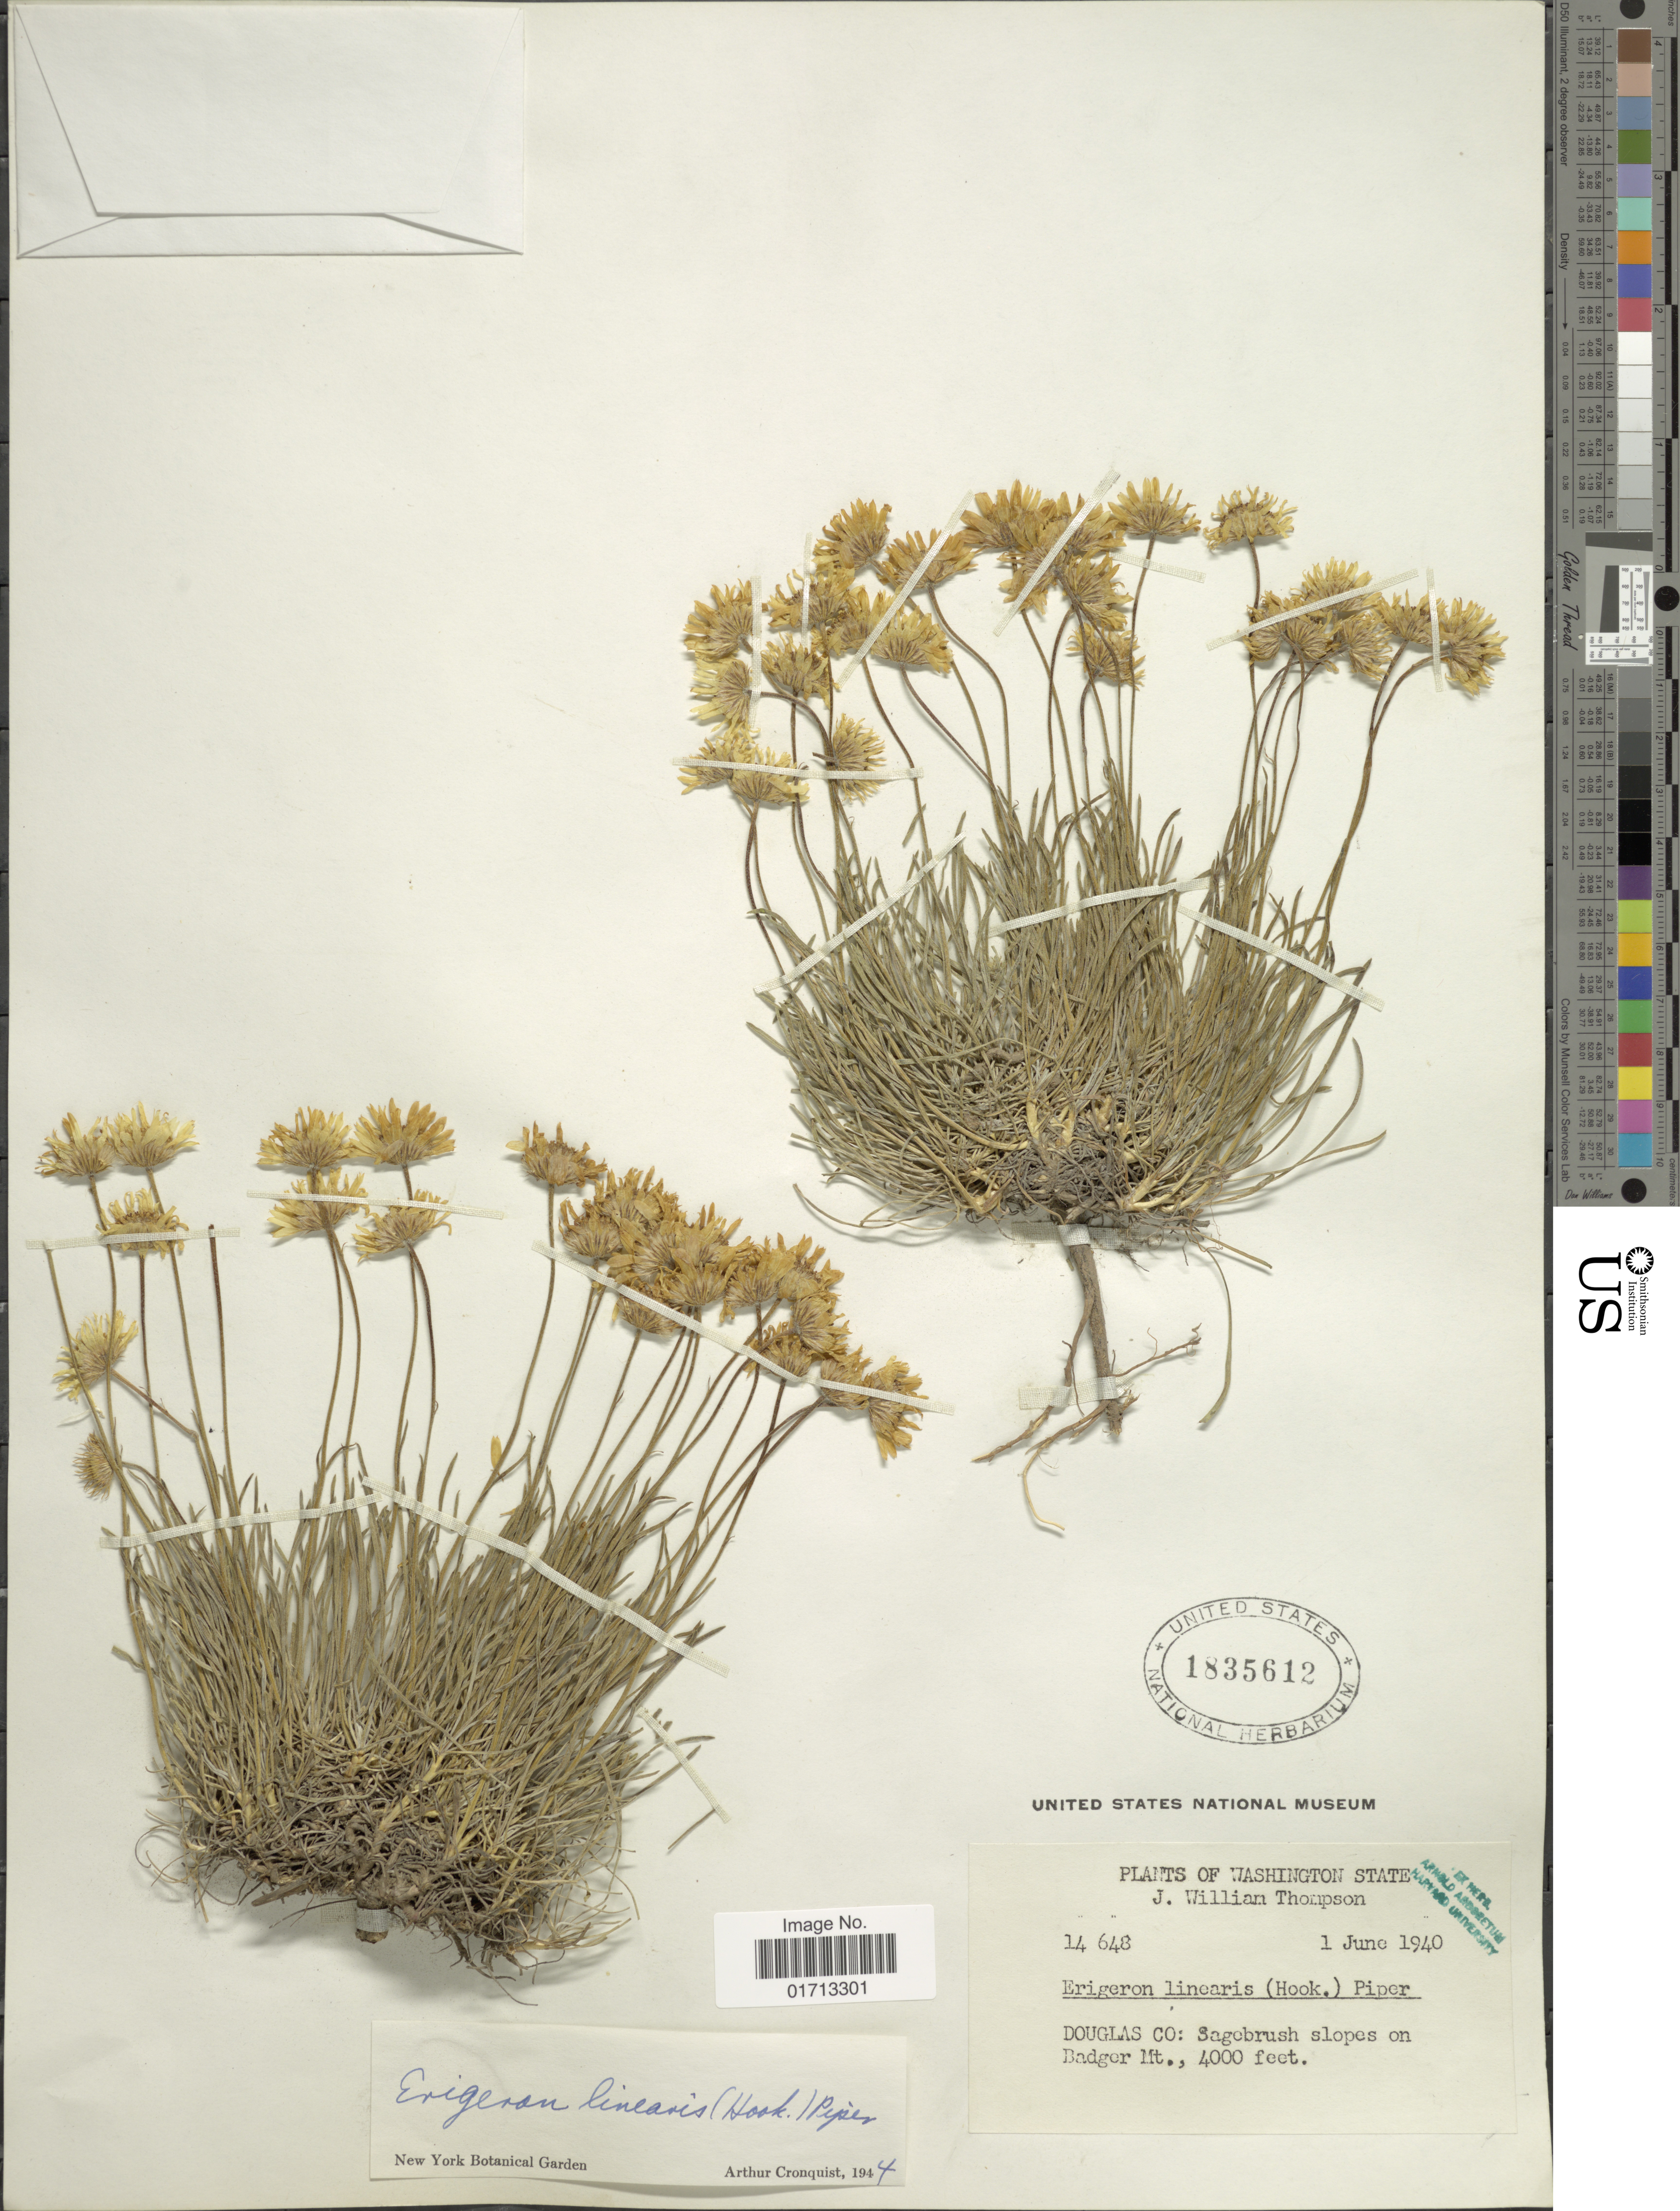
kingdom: Plantae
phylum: Tracheophyta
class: Magnoliopsida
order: Asterales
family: Asteraceae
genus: Erigeron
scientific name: Erigeron linearis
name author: (Hook.) Piper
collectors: J. W. Thompson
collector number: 14648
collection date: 1940-06-01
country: United States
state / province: Washington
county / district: Douglas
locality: Douglas Co: Badger Mt.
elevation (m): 1219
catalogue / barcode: US 1835612